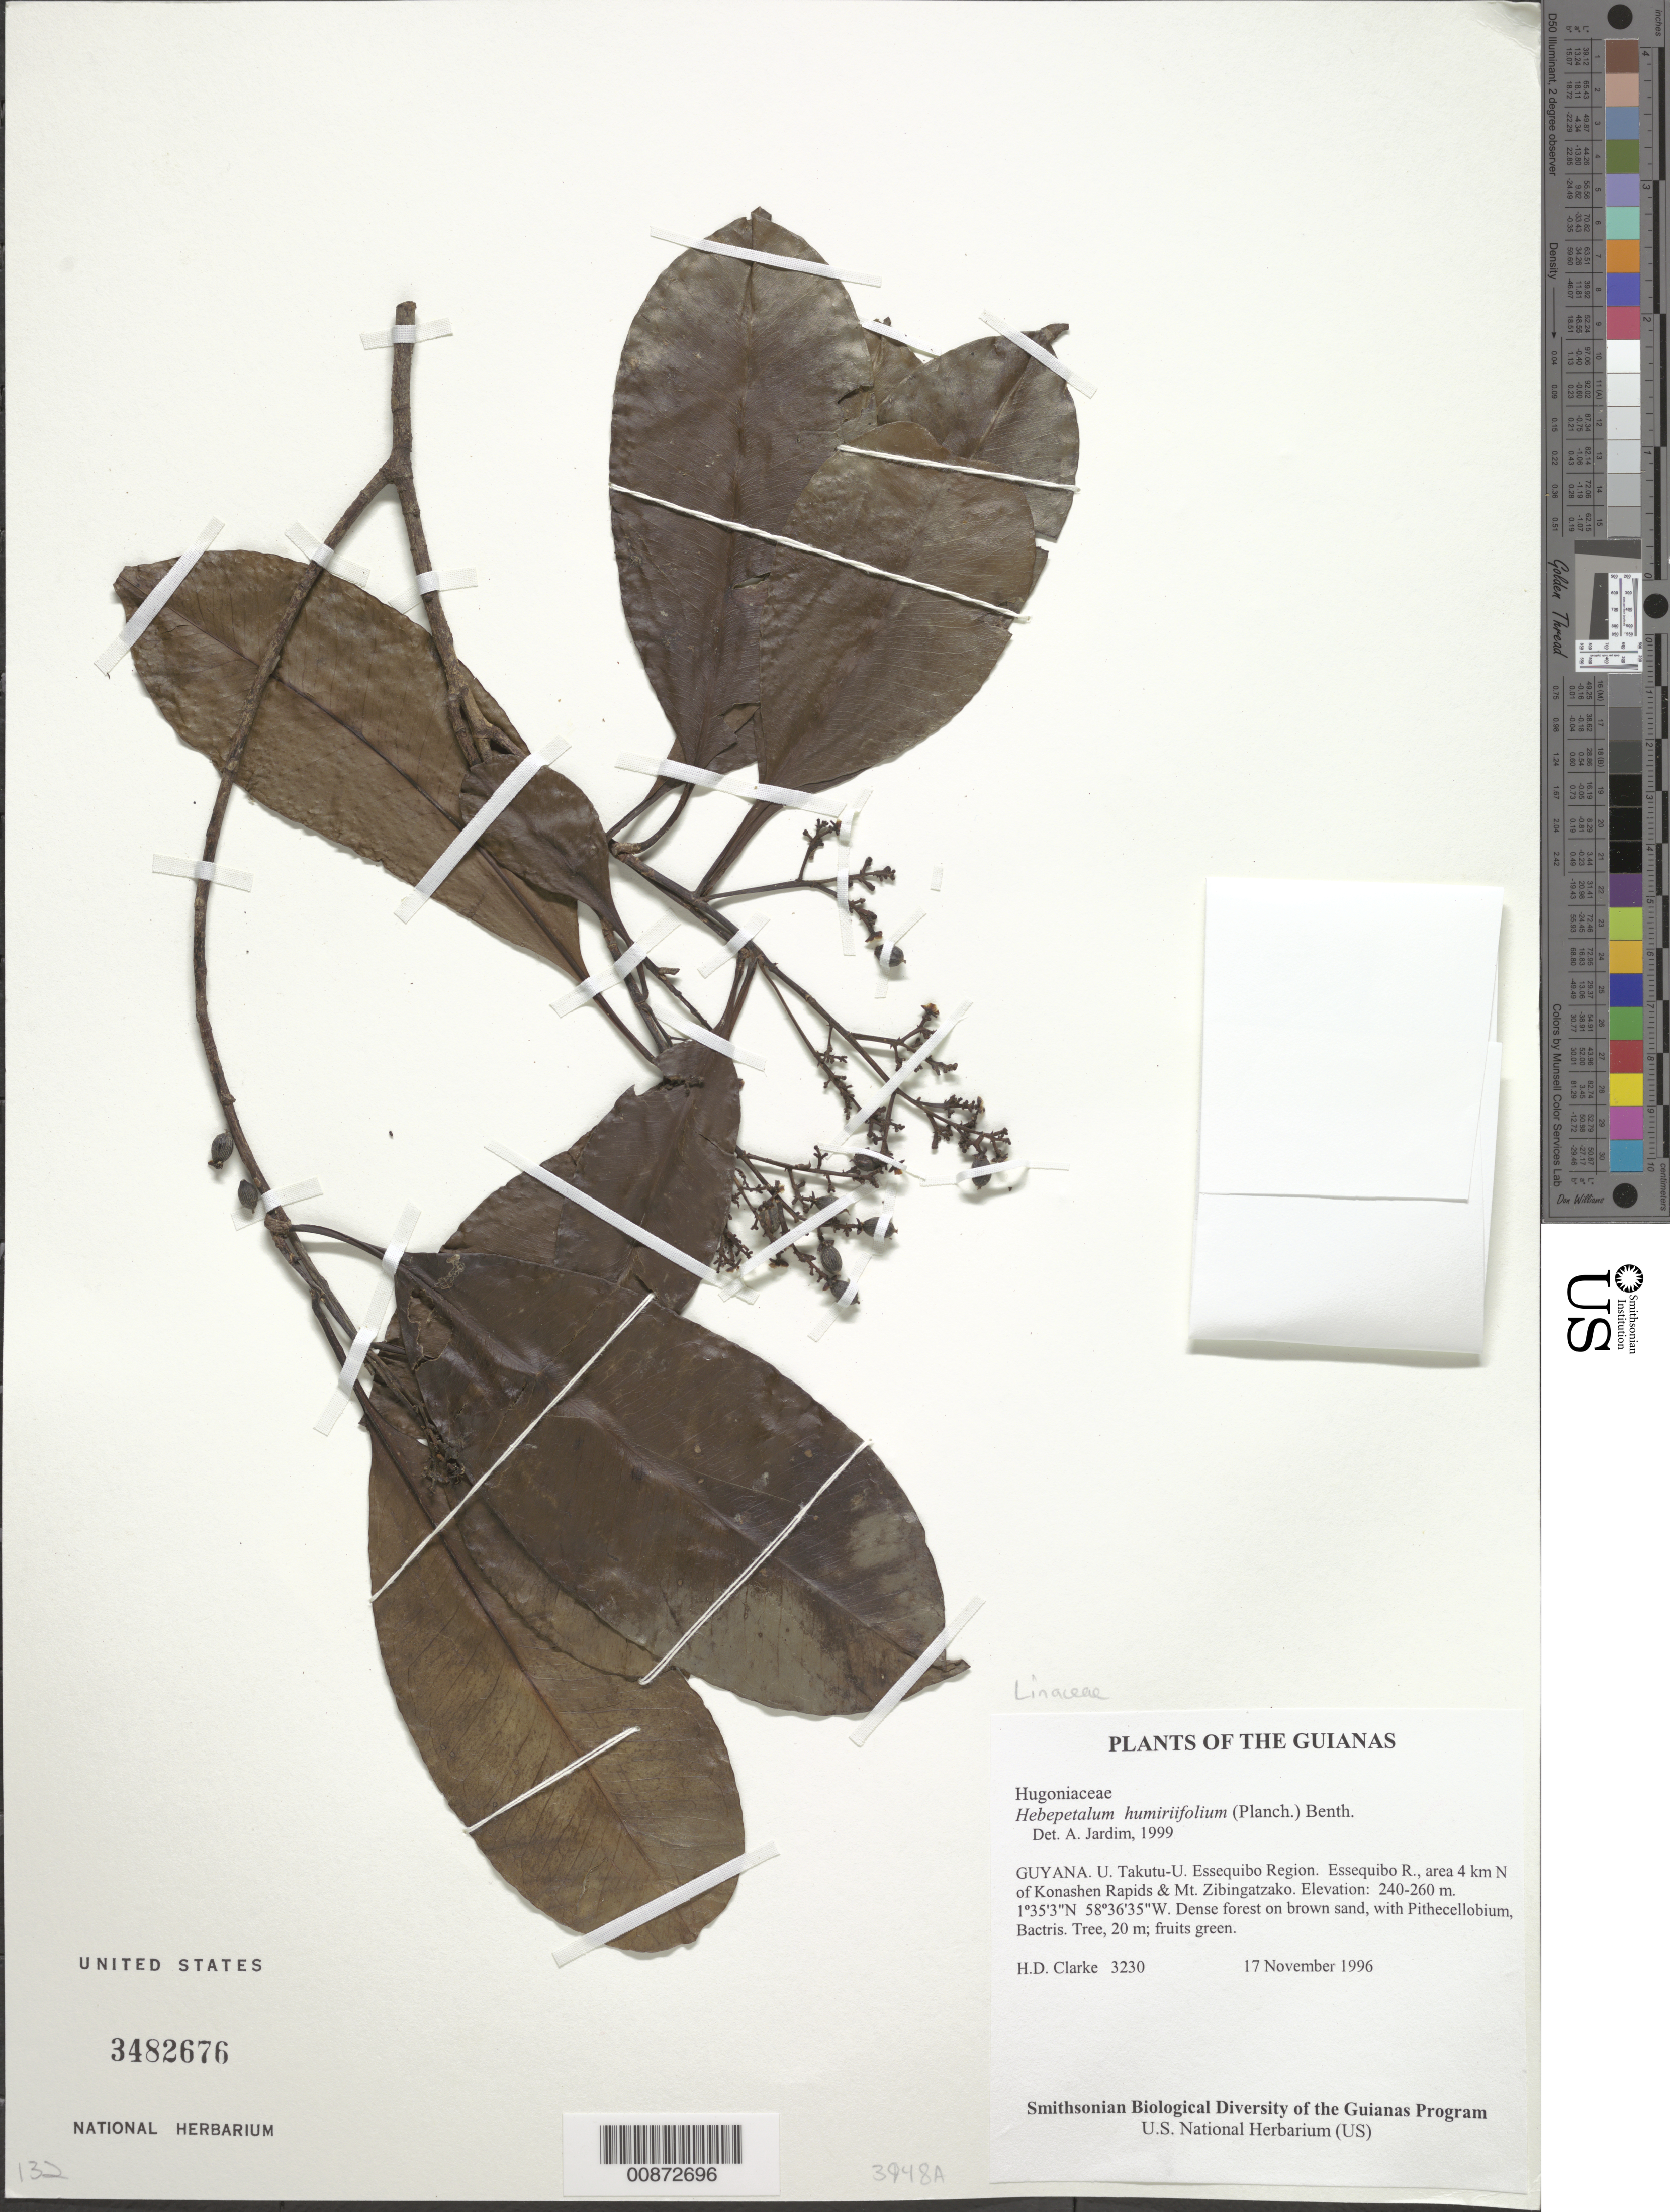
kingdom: Plantae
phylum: Tracheophyta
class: Magnoliopsida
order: Malpighiales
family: Linaceae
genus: Hebepetalum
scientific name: Hebepetalum humiriifolium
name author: (Planch.) Benth.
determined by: Jardim, A.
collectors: H. D. Clarke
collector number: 3230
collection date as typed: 17 November 1996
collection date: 1996-11-17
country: Guyana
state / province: U. Takutu-U. Essequibo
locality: Essequibo R., area 4 km N of Konashen Rapids & Mt. Zibingatzako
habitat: Dense forest on brown sand, with Pithecellobium, Bactris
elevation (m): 240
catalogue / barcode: US 3482676